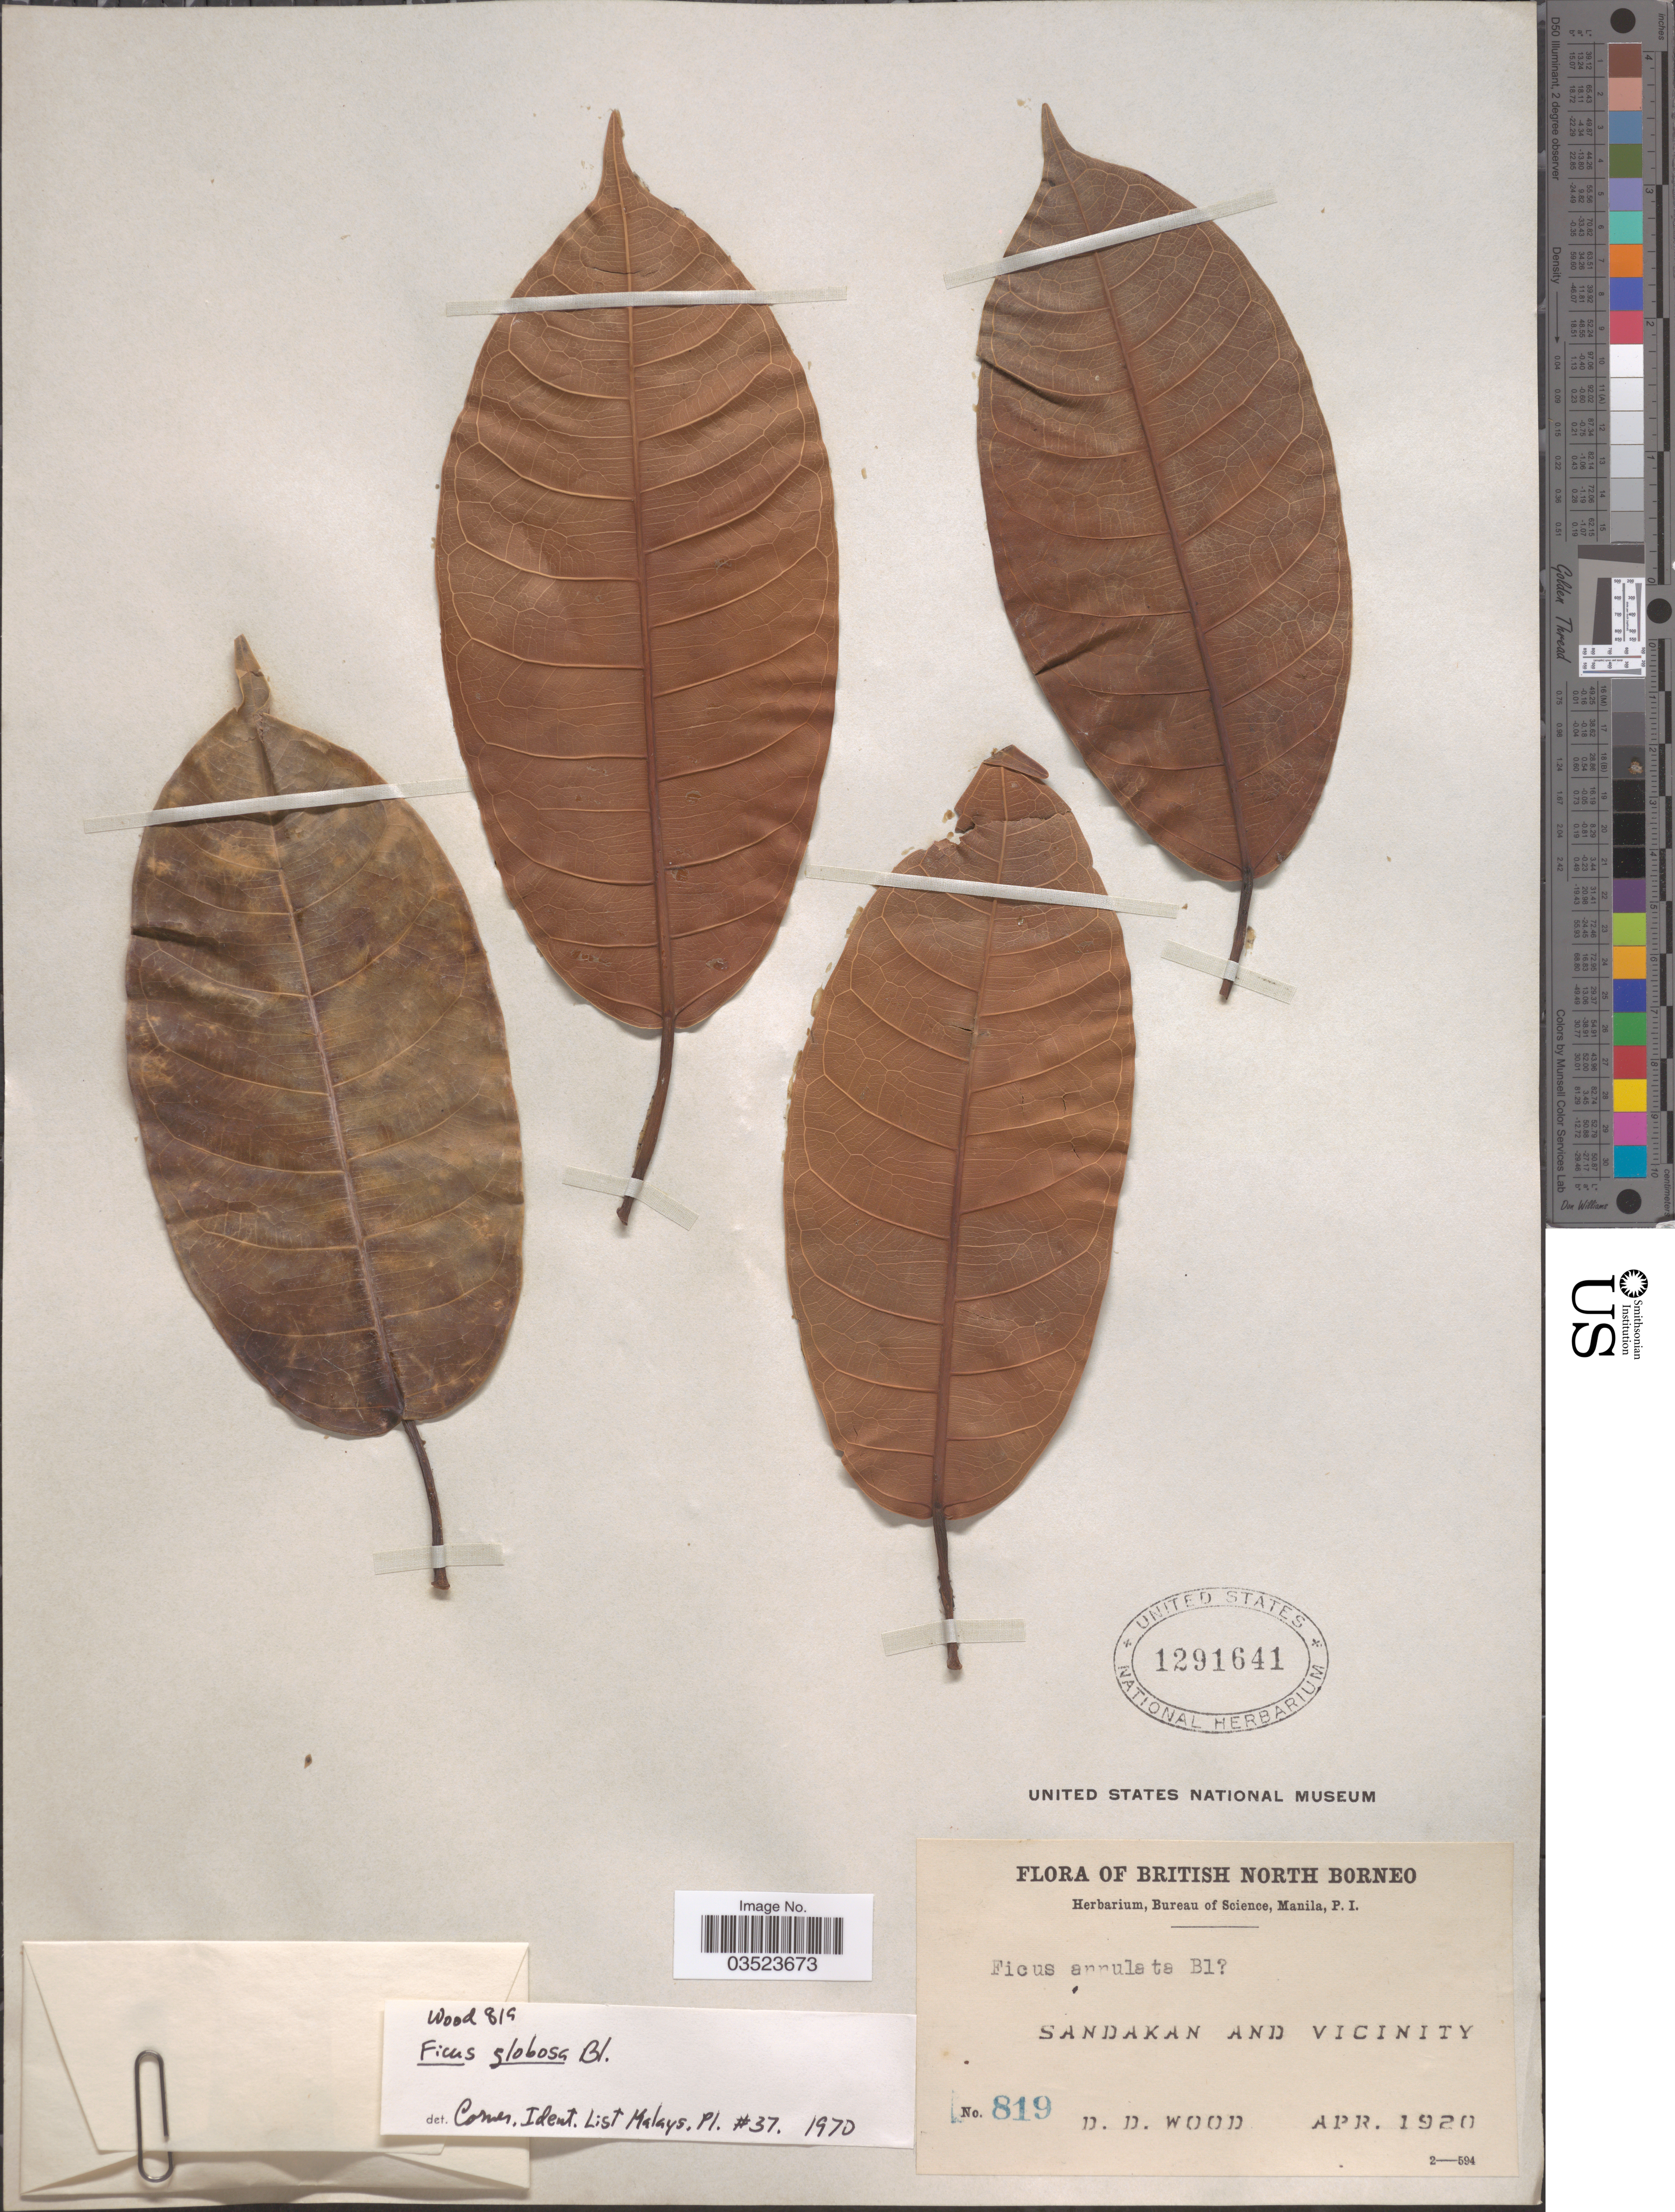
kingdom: Plantae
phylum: Tracheophyta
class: Magnoliopsida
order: Rosales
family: Moraceae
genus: Ficus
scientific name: Ficus globosa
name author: Blume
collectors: D. Wood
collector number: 819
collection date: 1920-04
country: Malaysia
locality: British North Borneo. Sandakan and vicinity.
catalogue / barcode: US 1291641